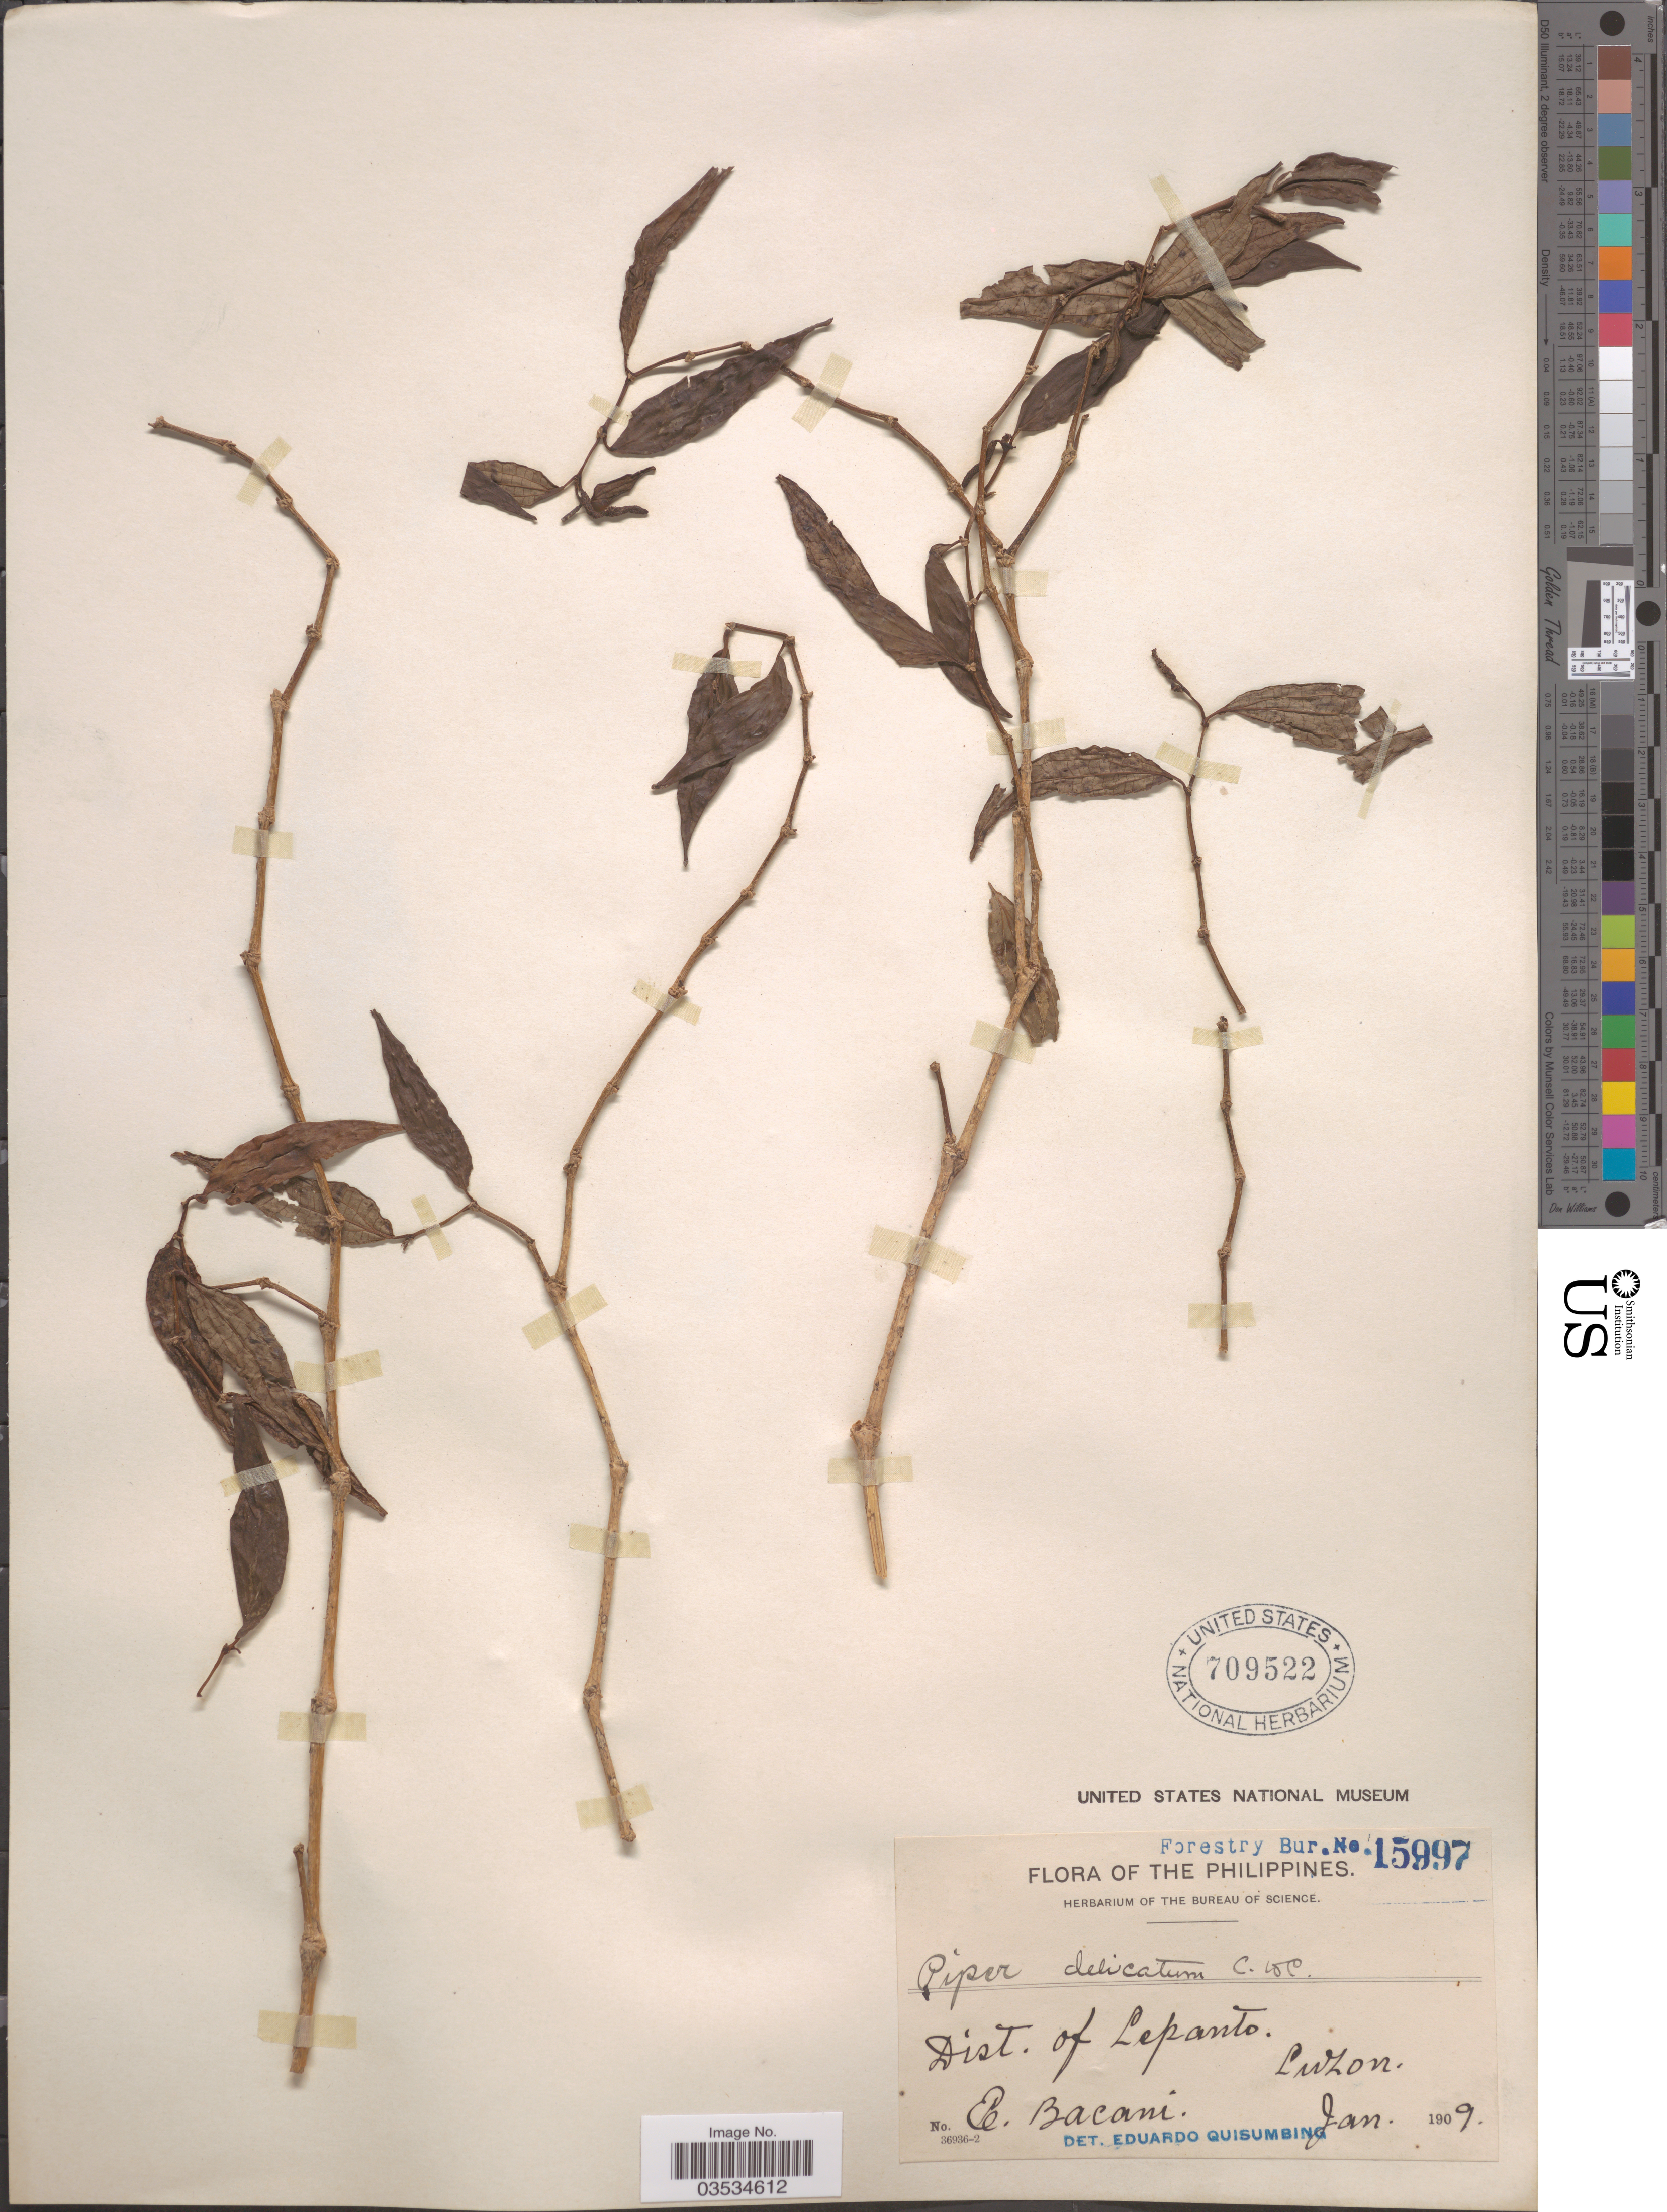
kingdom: Plantae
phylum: Tracheophyta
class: Magnoliopsida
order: Piperales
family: Piperaceae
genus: Piper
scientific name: Piper delicatum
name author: C. DC. in Elmer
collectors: E. Bacani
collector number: Forestry Bur. 15997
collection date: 1909-01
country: Philippines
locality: Dist. of Lepanto. Luzon.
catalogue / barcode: US 709522